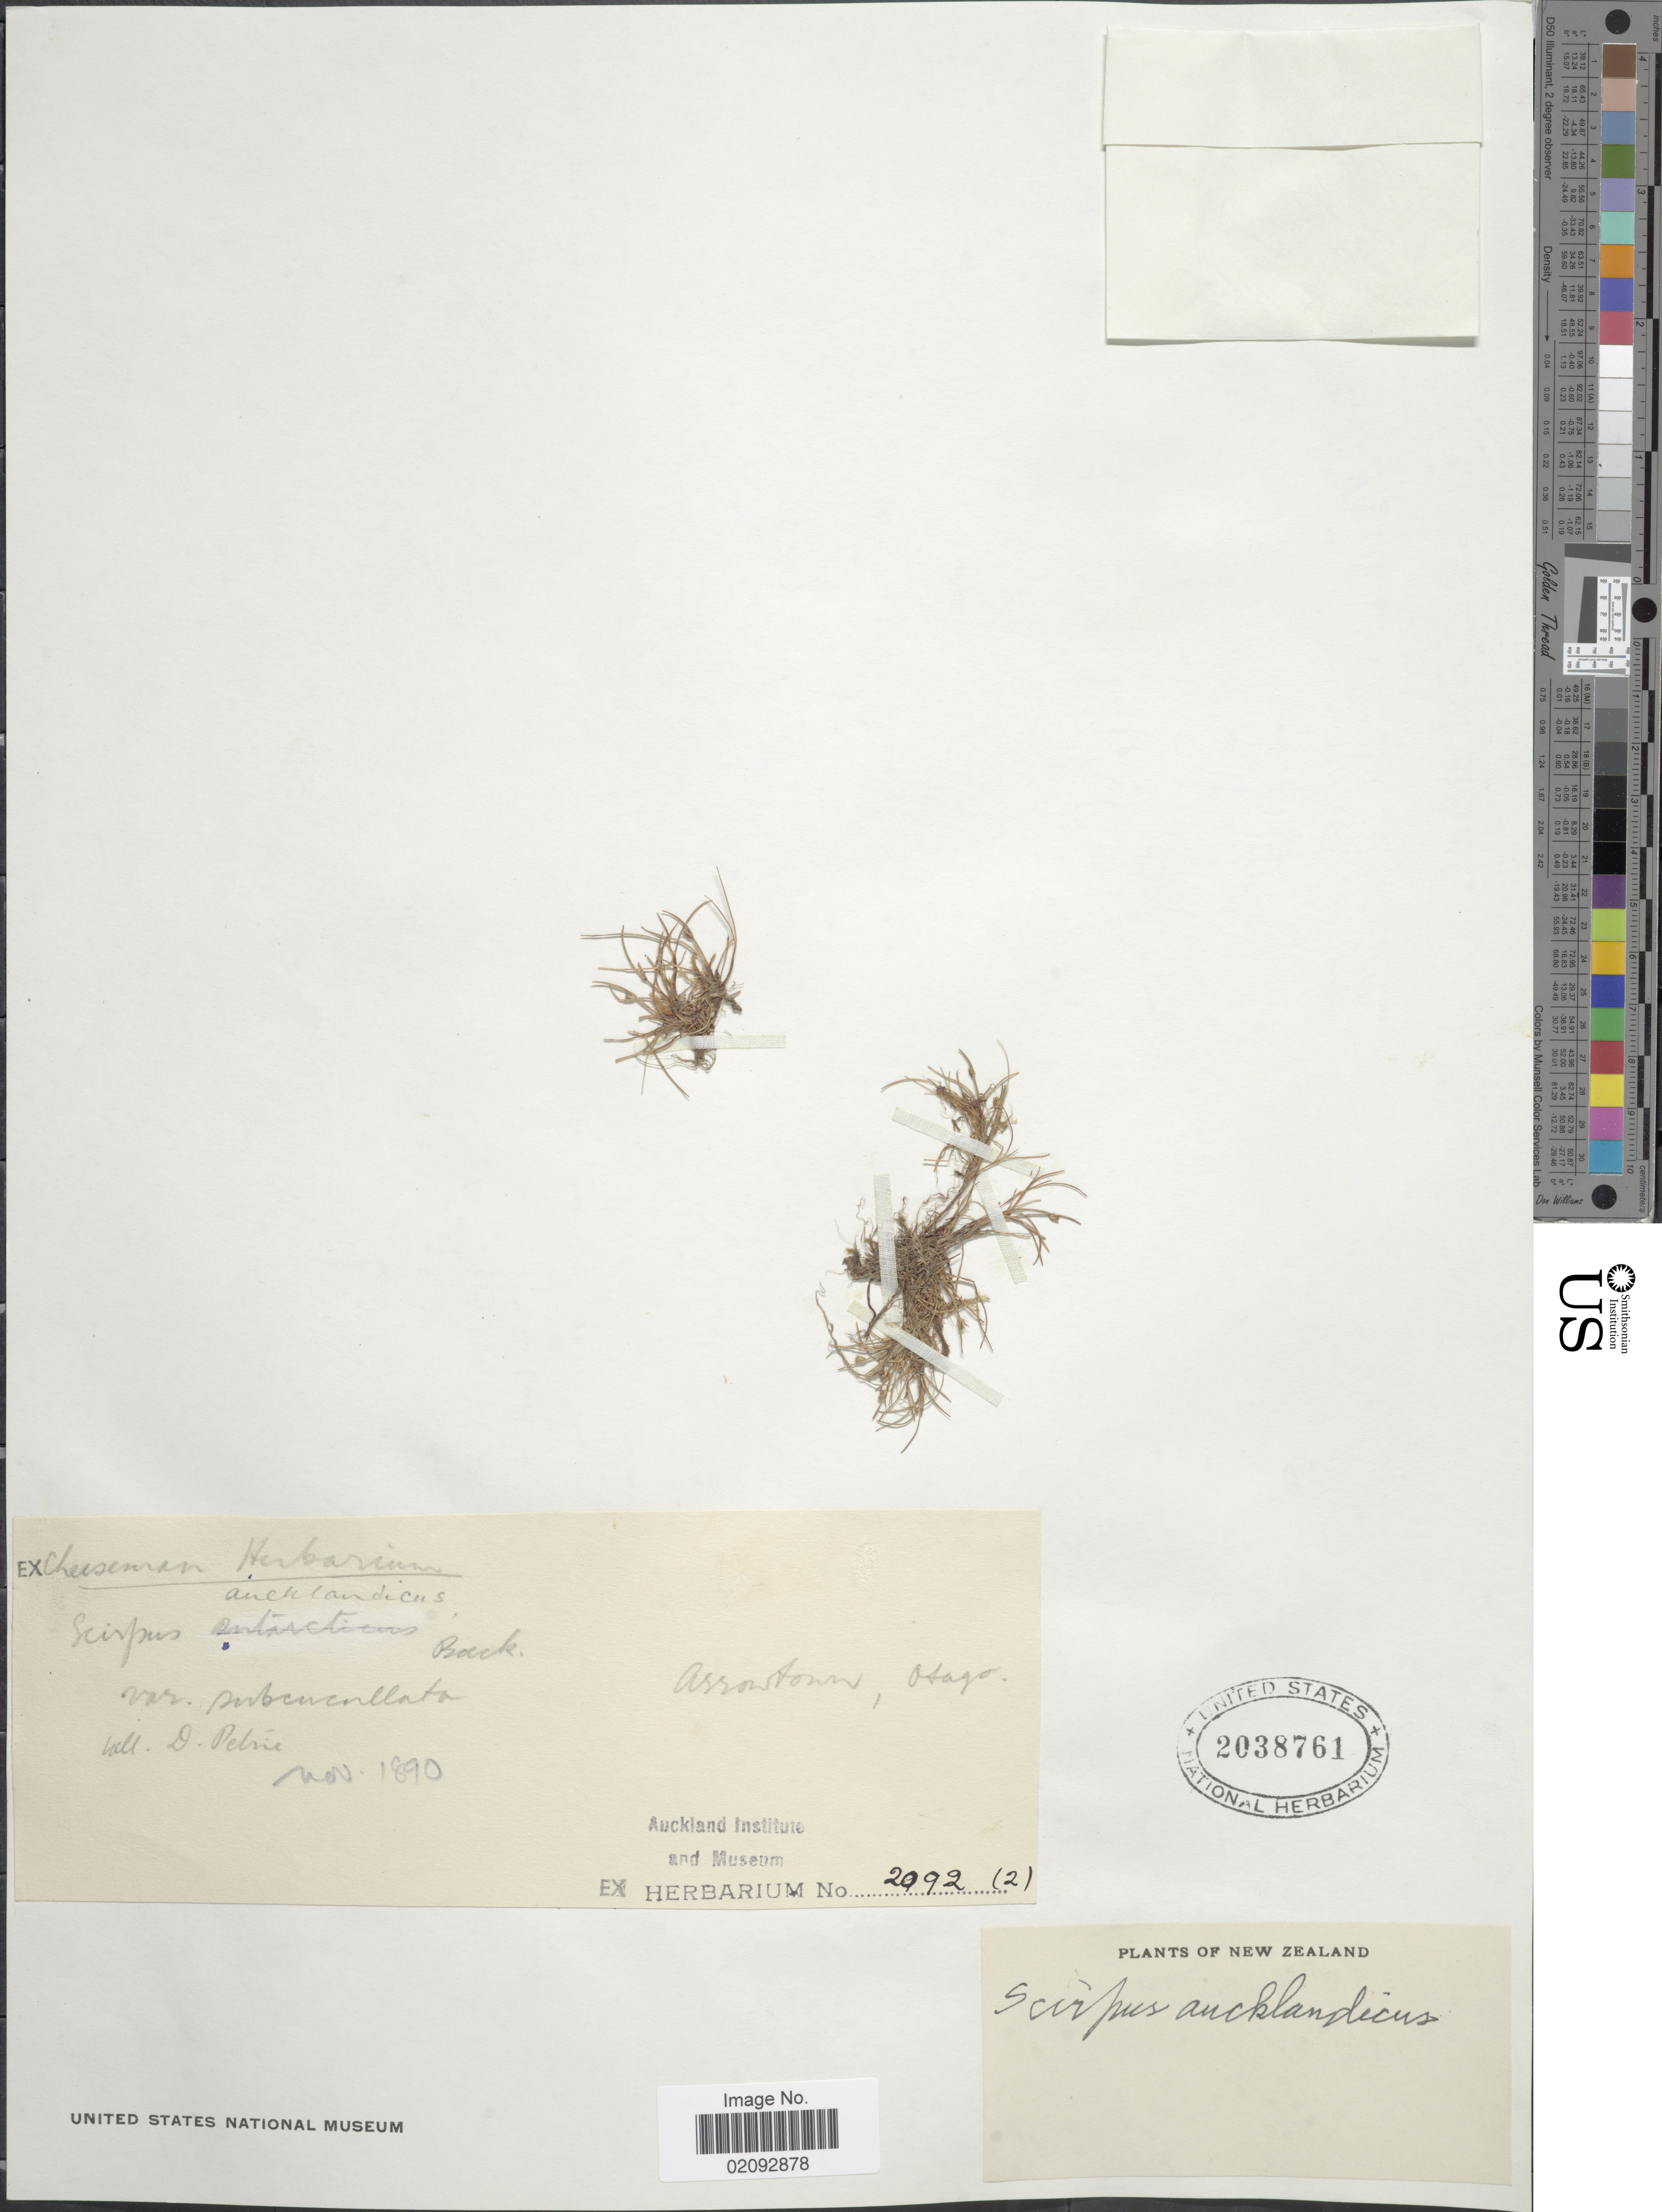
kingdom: Plantae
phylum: Tracheophyta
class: Liliopsida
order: Poales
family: Cyperaceae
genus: Isolepis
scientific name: Isolepis aucklandica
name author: Hook. f.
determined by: Strong, Mark T., (BOT), Smithsonian Institution - National Museum of Natural History (UNITED STATES)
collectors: D. Petrie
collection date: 1890-11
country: New Zealand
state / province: Otago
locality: Arrowton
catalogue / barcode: US 2038761